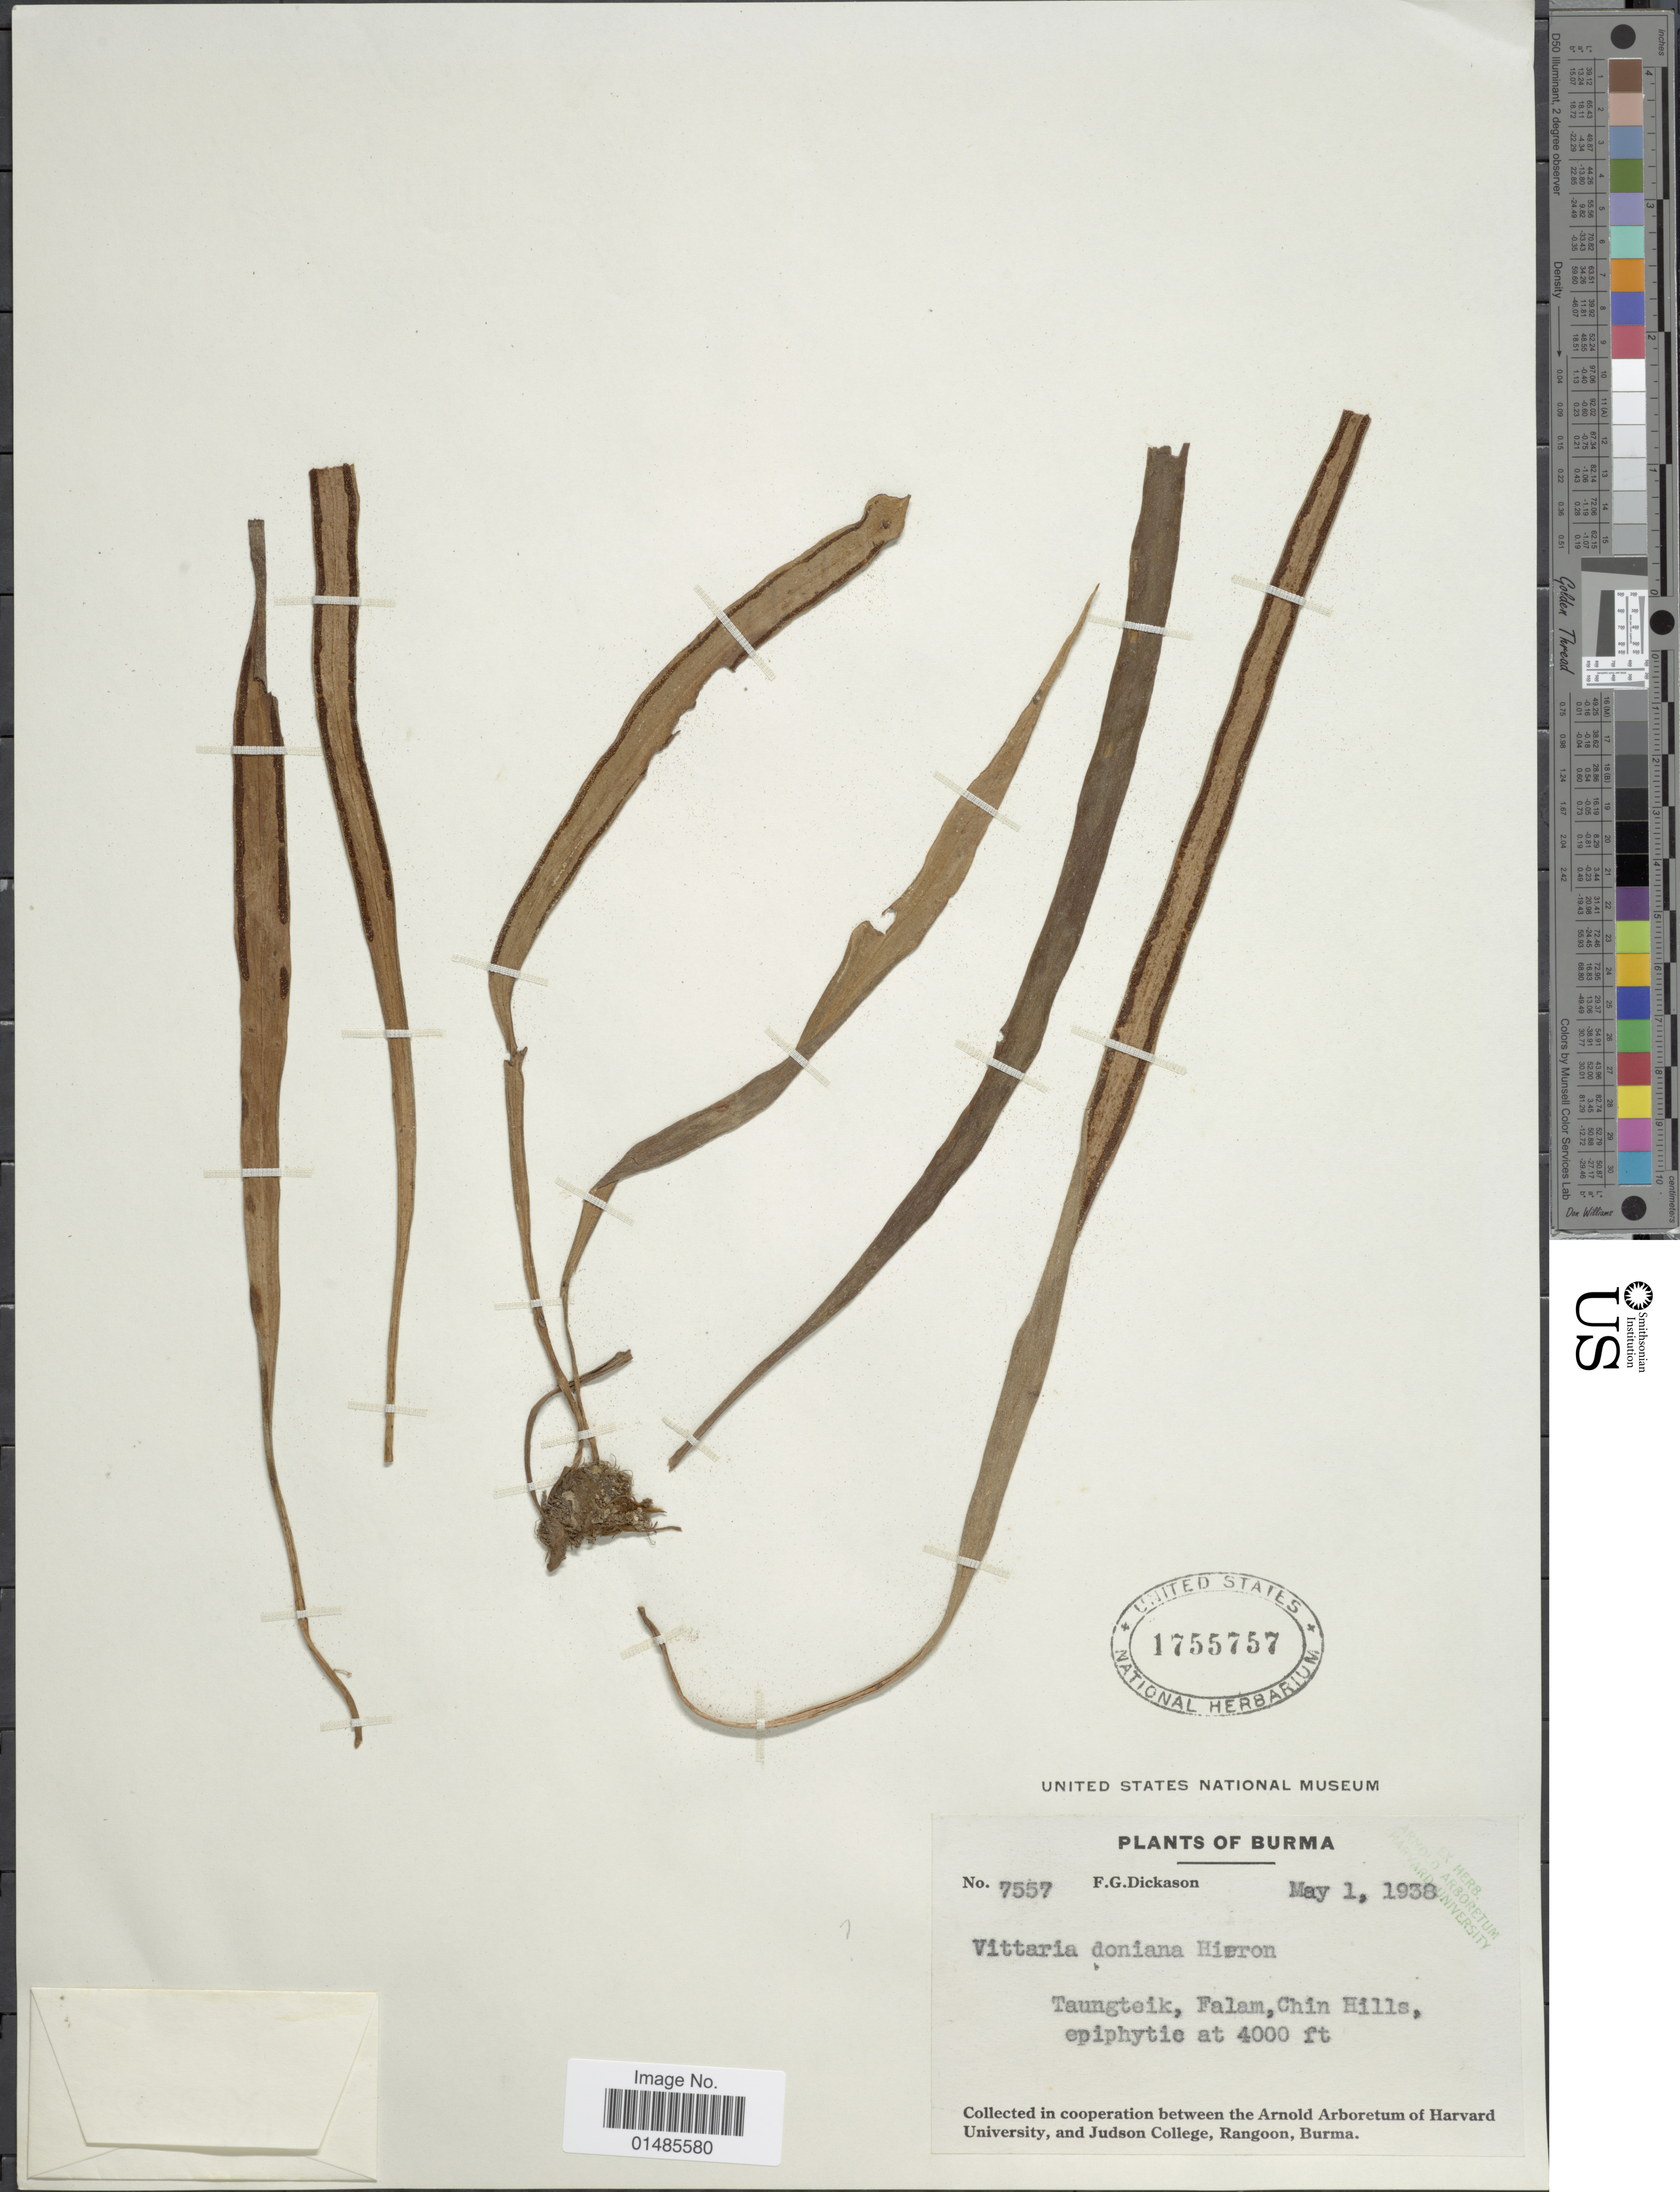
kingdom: Plantae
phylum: Tracheophyta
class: Polypodiopsida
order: Polypodiales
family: Pteridaceae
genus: Haplopteris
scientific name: Haplopteris doniana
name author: (Mett. ex Hieron.) E.H. Crane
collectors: F. Dickason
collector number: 7557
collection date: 1938-05-01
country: Myanmar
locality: Burma. Taungteik, Falam, Chin Hills.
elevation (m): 1219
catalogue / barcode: US 1755757